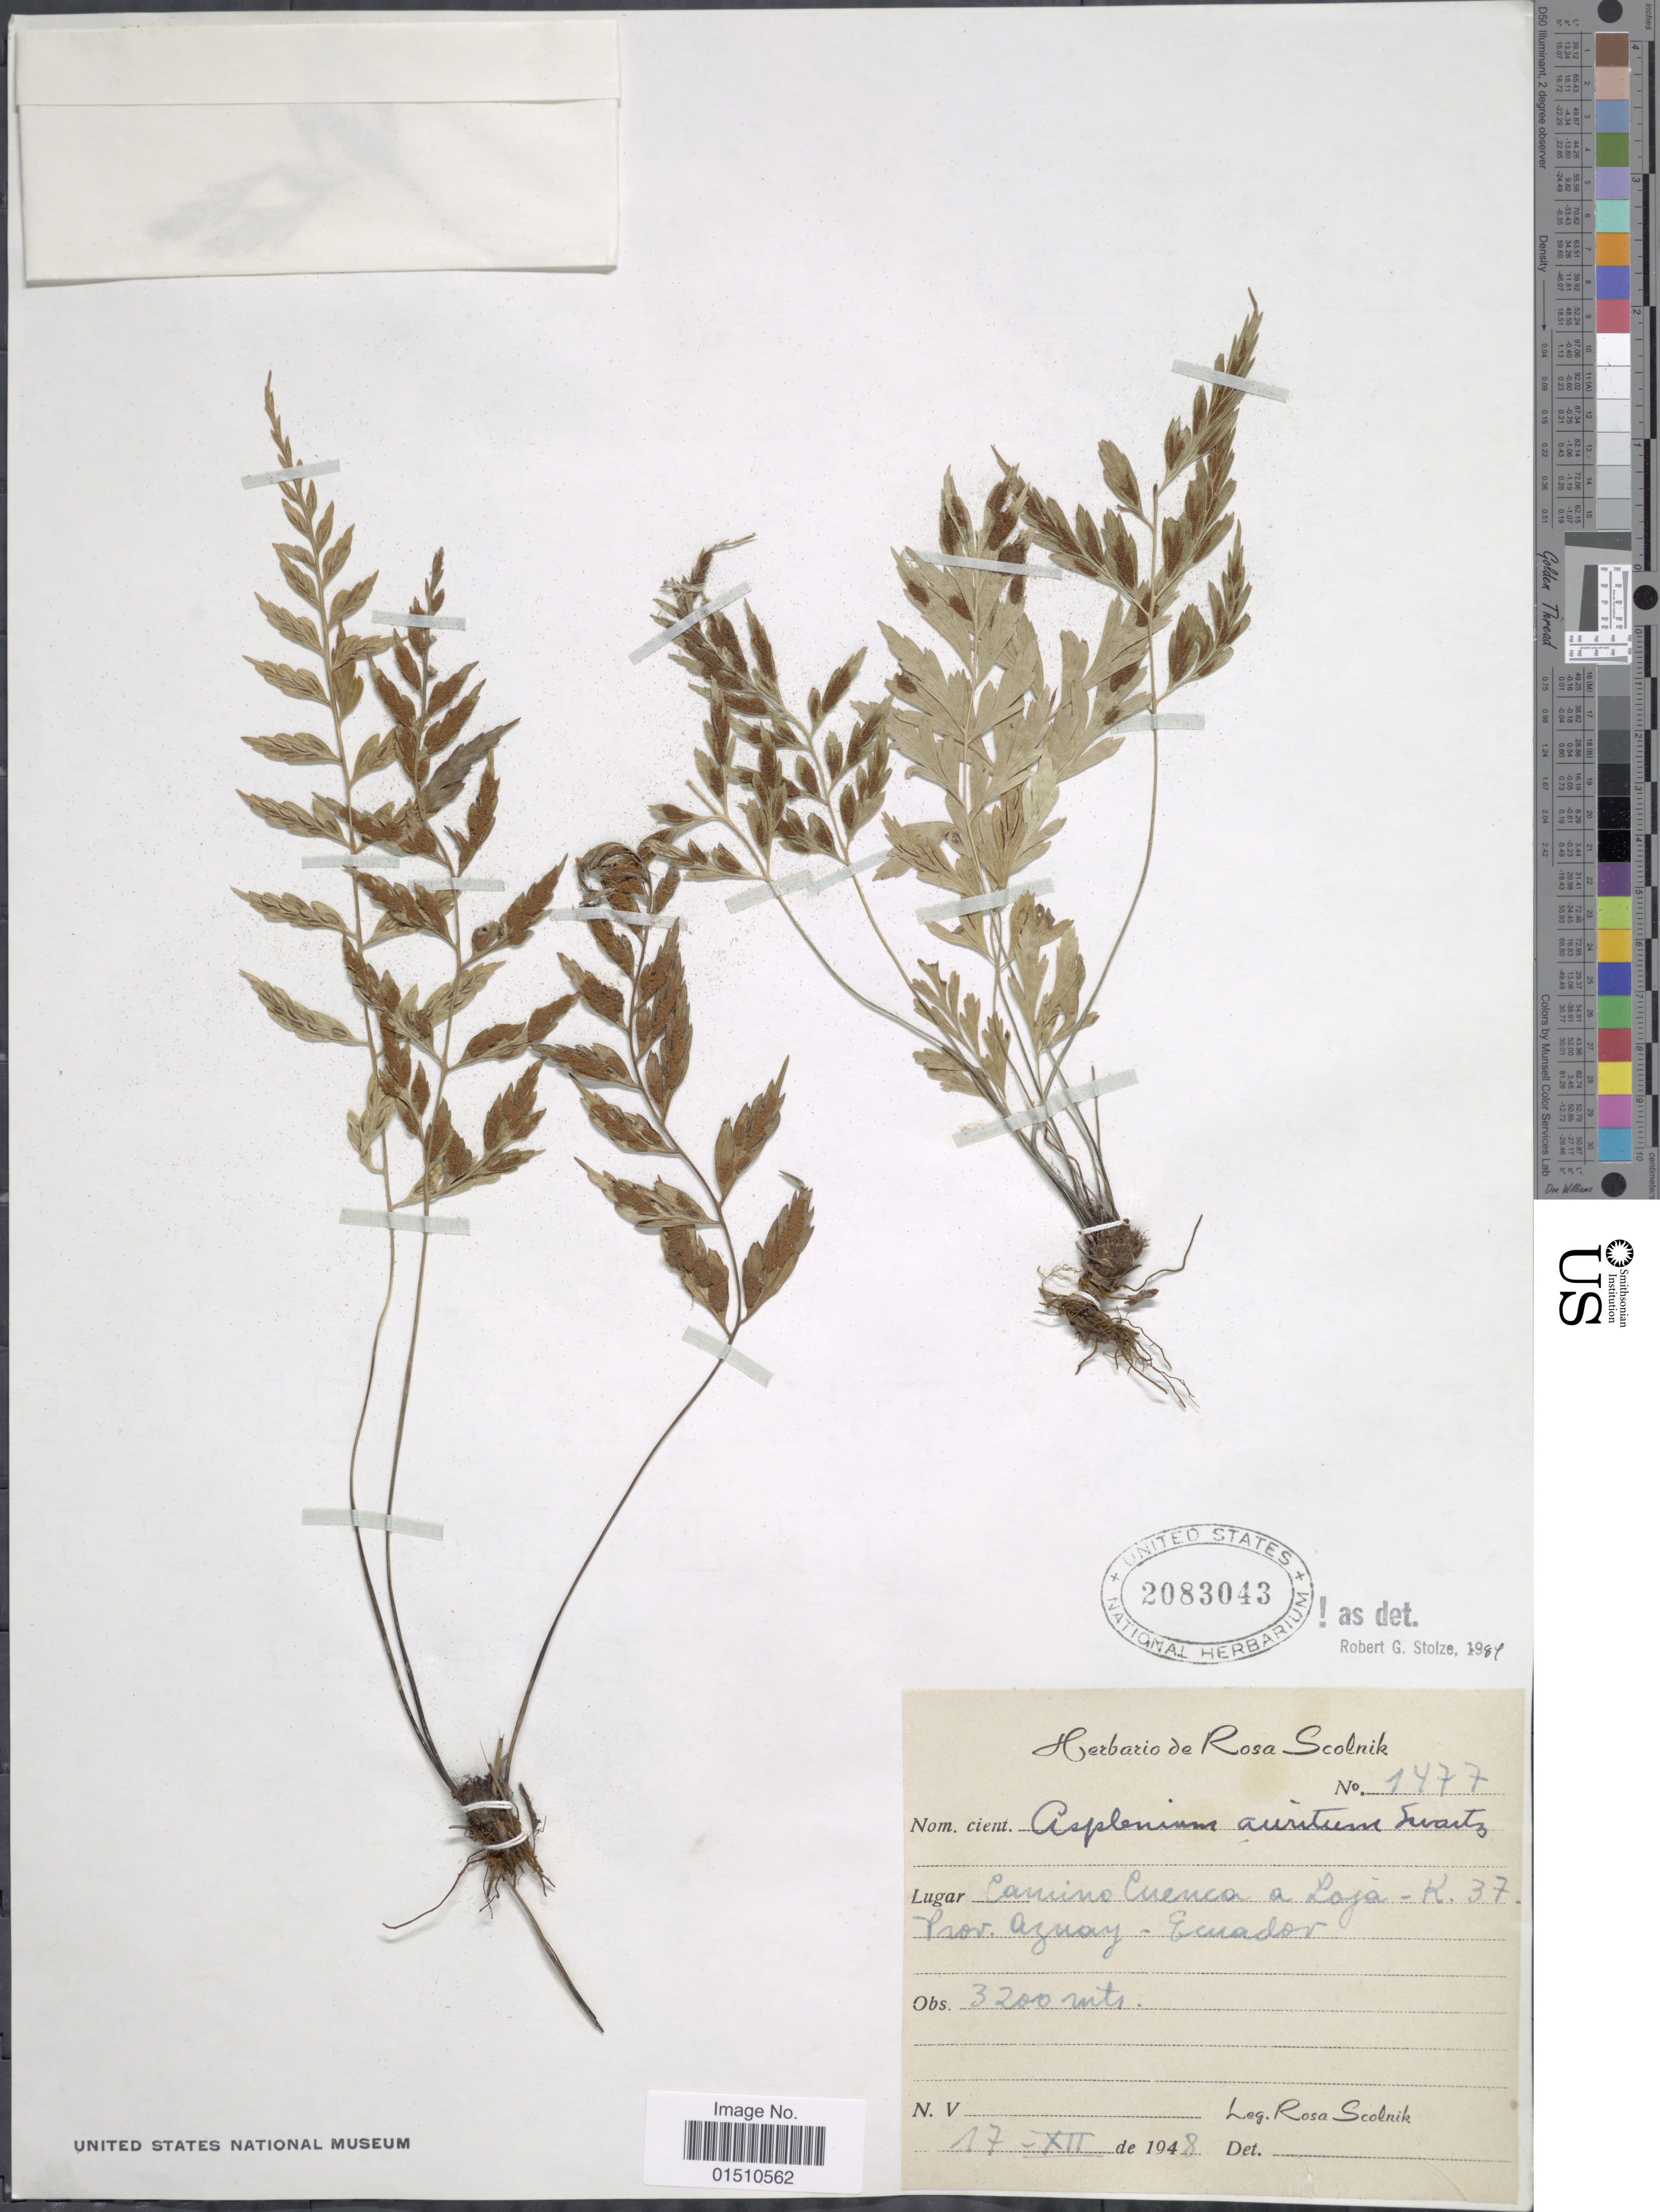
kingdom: Plantae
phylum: Tracheophyta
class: Polypodiopsida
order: Polypodiales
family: Aspleniaceae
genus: Asplenium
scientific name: Asplenium cuspidatum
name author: Lam.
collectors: R. Scolnik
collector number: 1477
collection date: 1948-12-17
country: Ecuador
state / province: Azuay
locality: Ecuador, Canuno Vuenca a Loja-K. 37.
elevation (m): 3200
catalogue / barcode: US 2083043